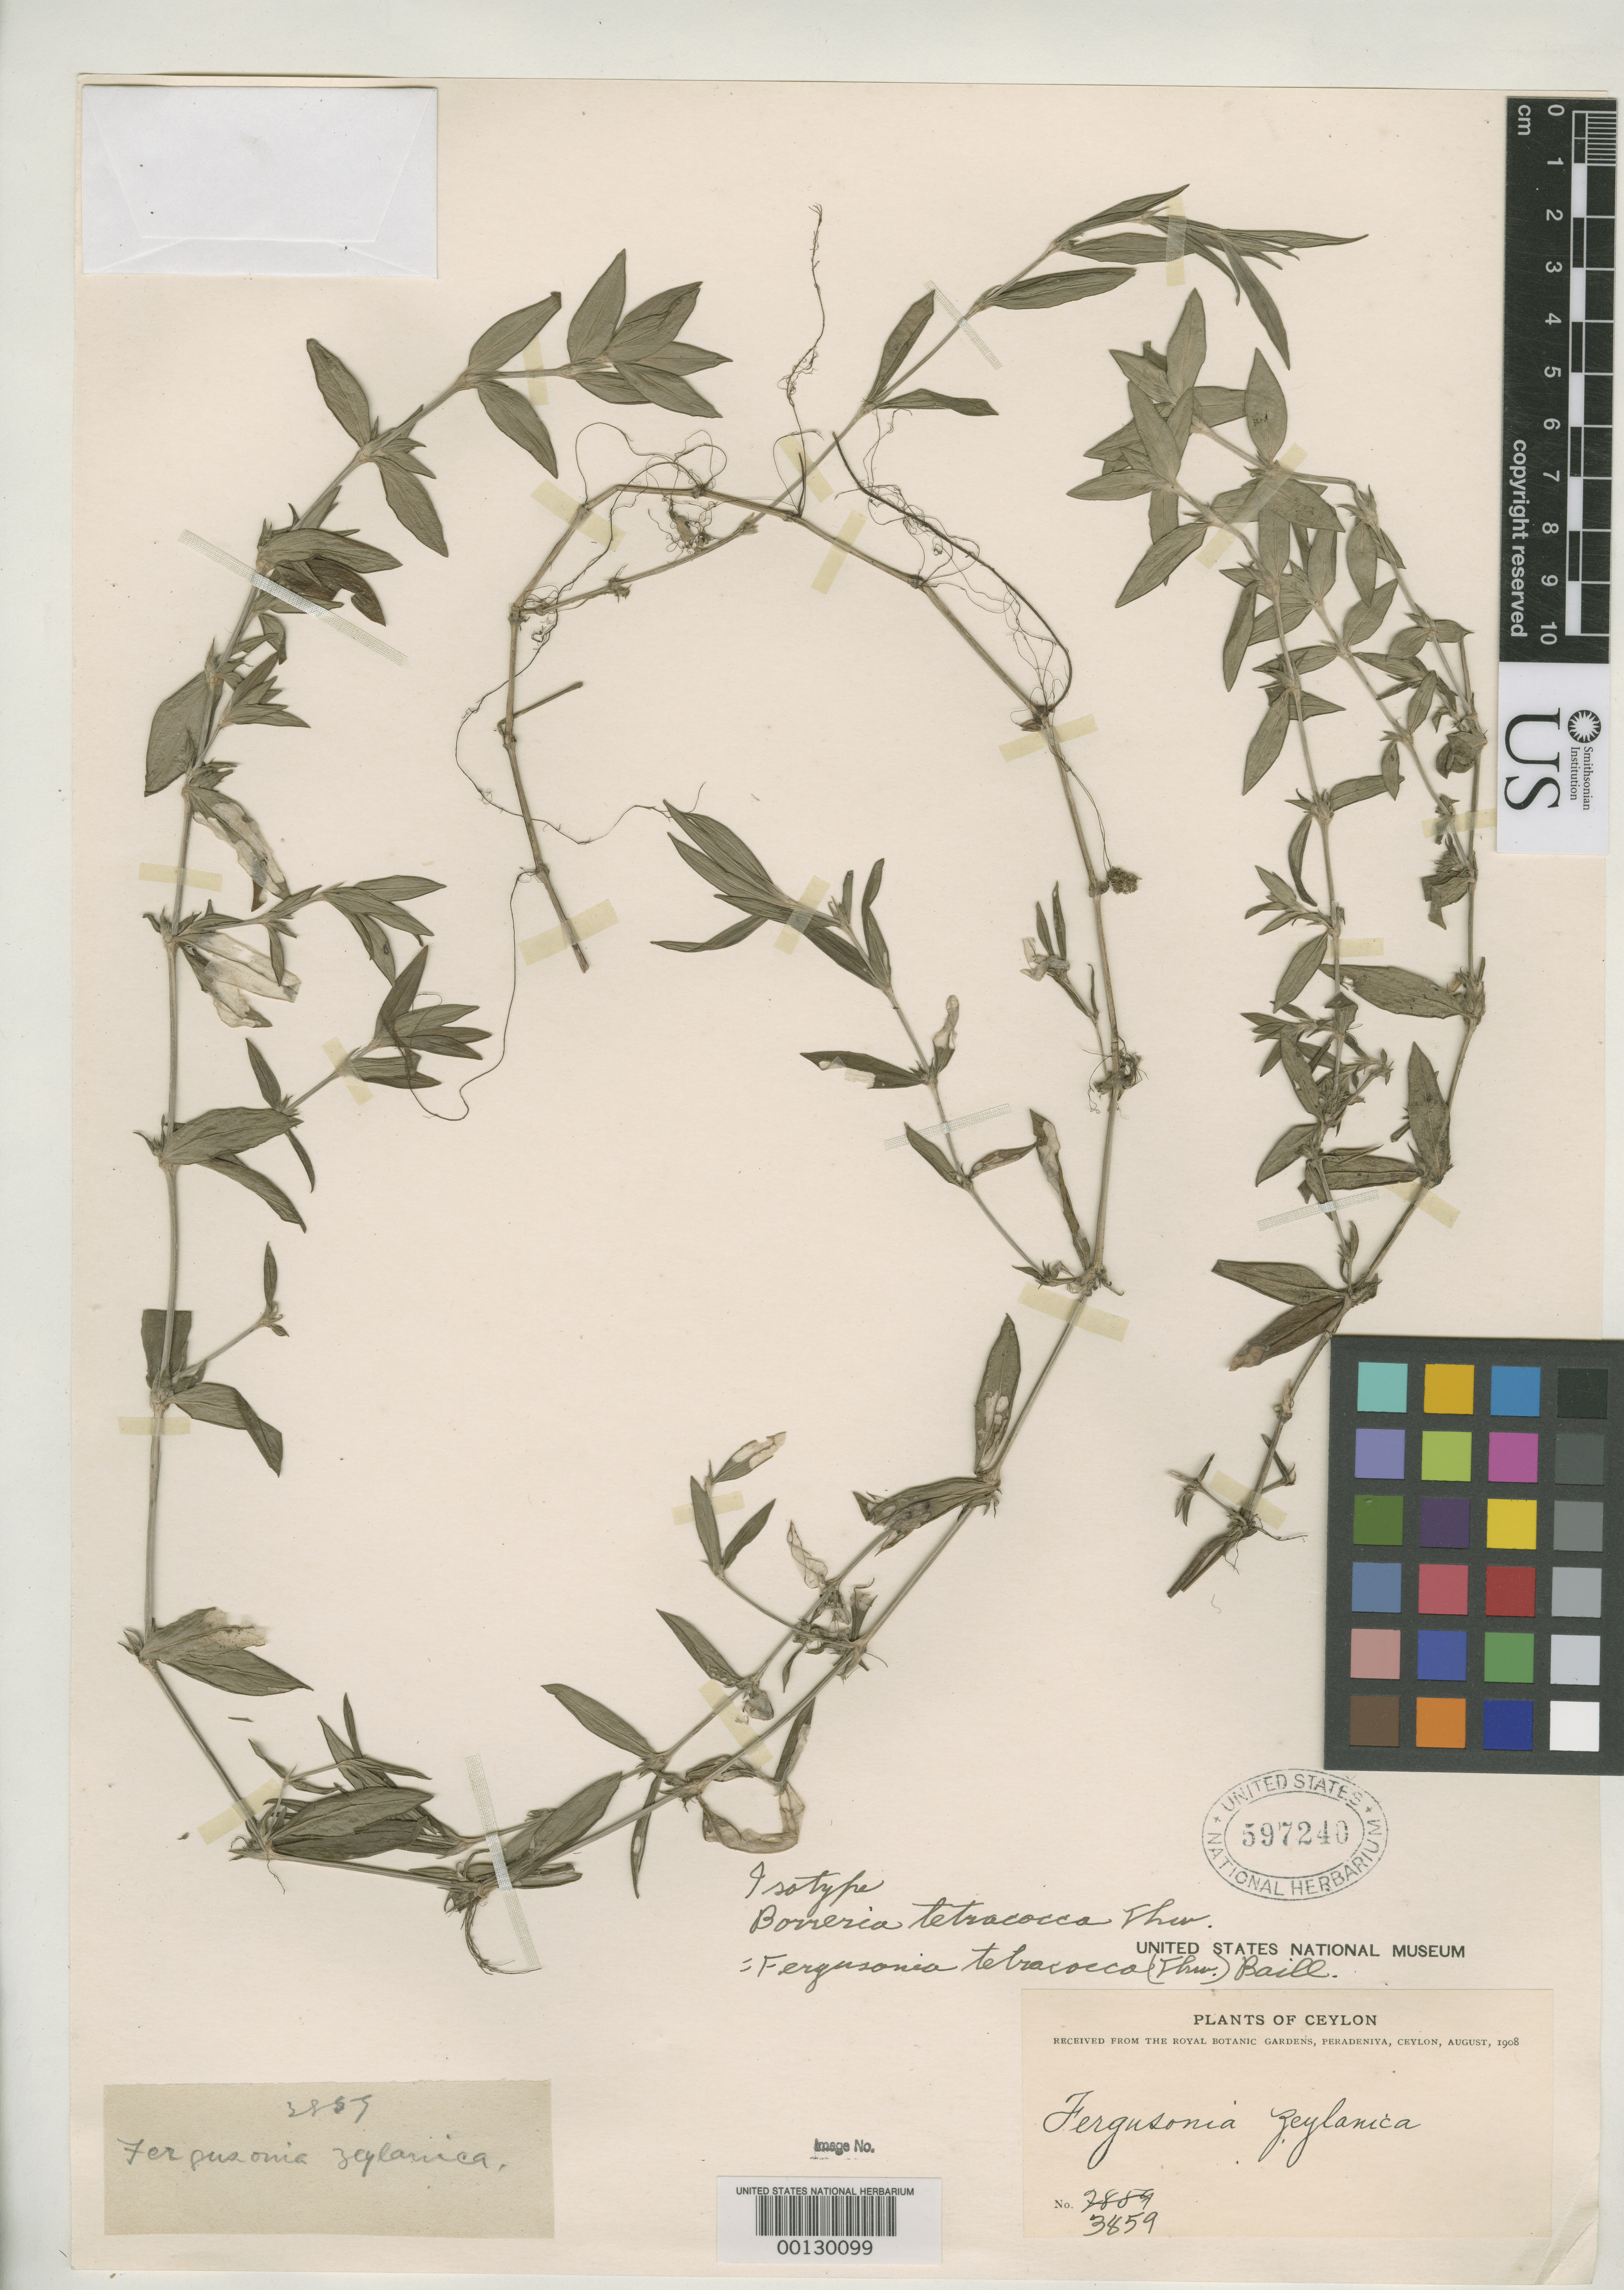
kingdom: Plantae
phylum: Tracheophyta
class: Magnoliopsida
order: Gentianales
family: Rubiaceae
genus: Borreria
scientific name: Borreria tetracocco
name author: Thwaites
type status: Isotype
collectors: W. Ferguson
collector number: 3859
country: Sri Lanka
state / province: Western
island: Ceylon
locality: Colombo.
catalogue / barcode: US 597240